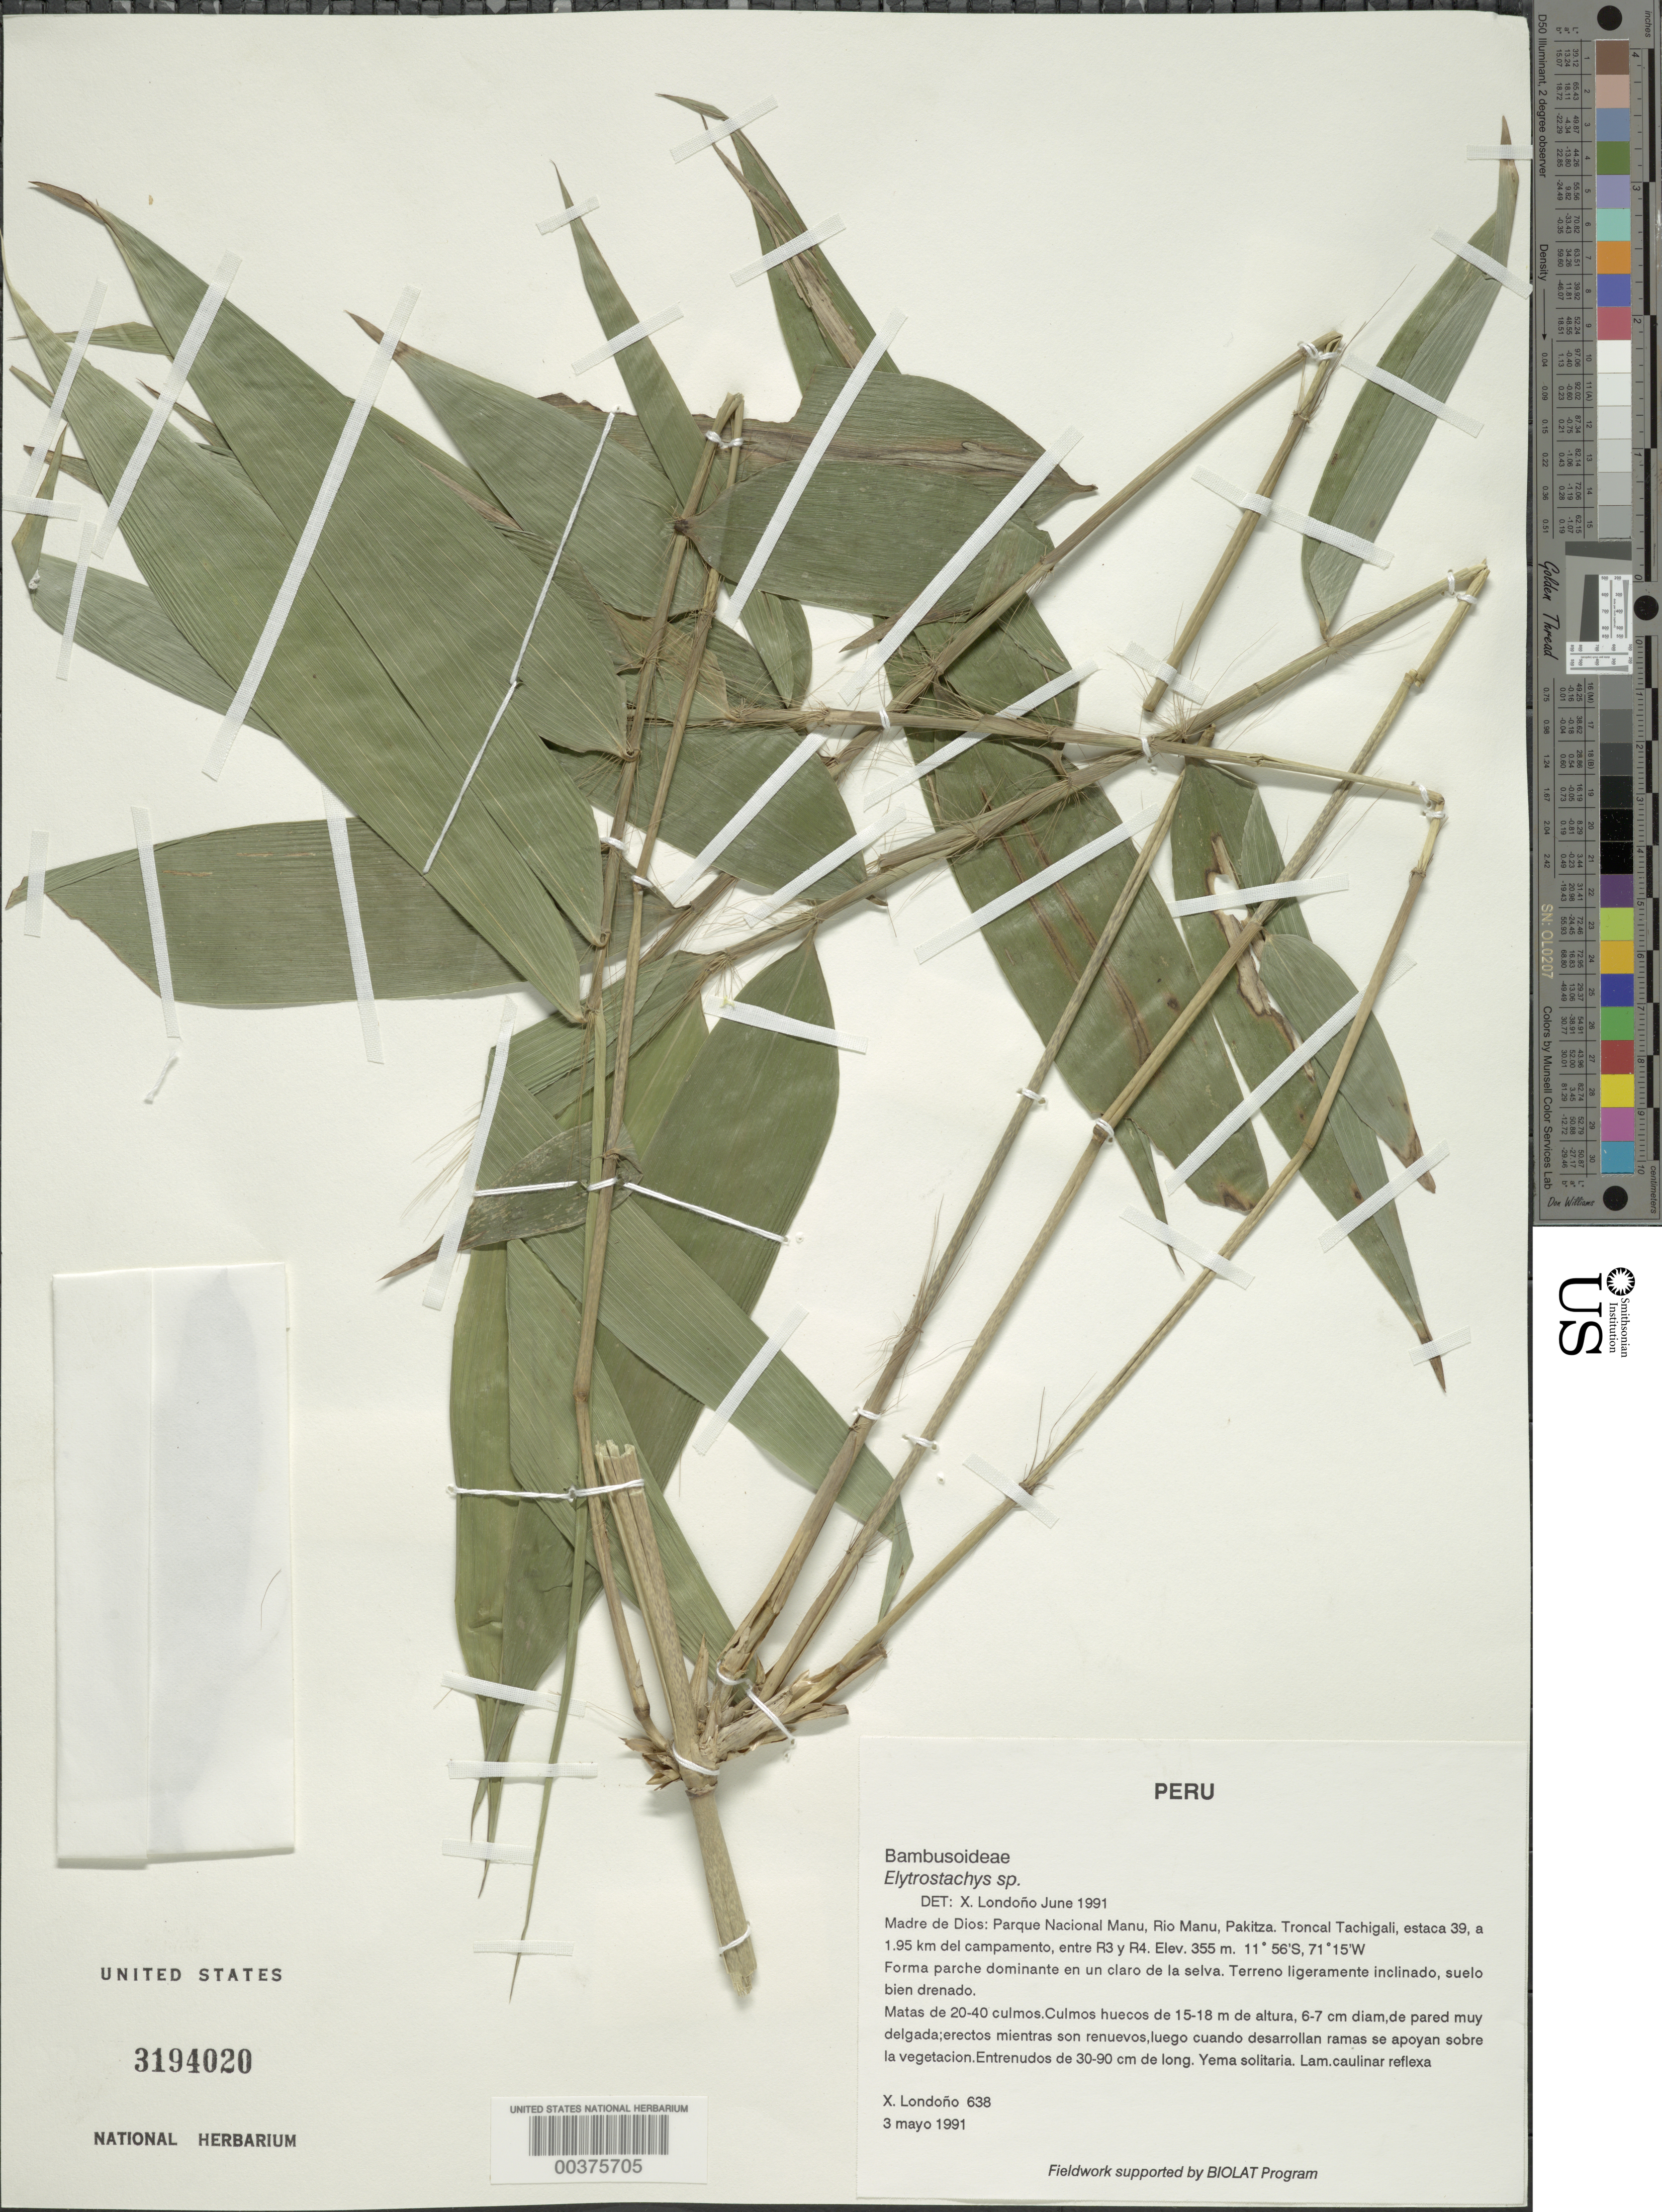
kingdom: Plantae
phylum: Tracheophyta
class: Liliopsida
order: Poales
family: Poaceae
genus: Elytrostachys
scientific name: Elytrostachys sp.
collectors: X. Londoño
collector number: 638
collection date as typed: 03 May 1991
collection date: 1991-05-03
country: Peru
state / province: Madre de Dios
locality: Parque nacional manu, rio manu, pakitza; trocha tachigali, estaca 39, 1.95 km del campamento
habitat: Un parche dominate dentro del claro de la selva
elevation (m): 355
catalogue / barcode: US 3194020